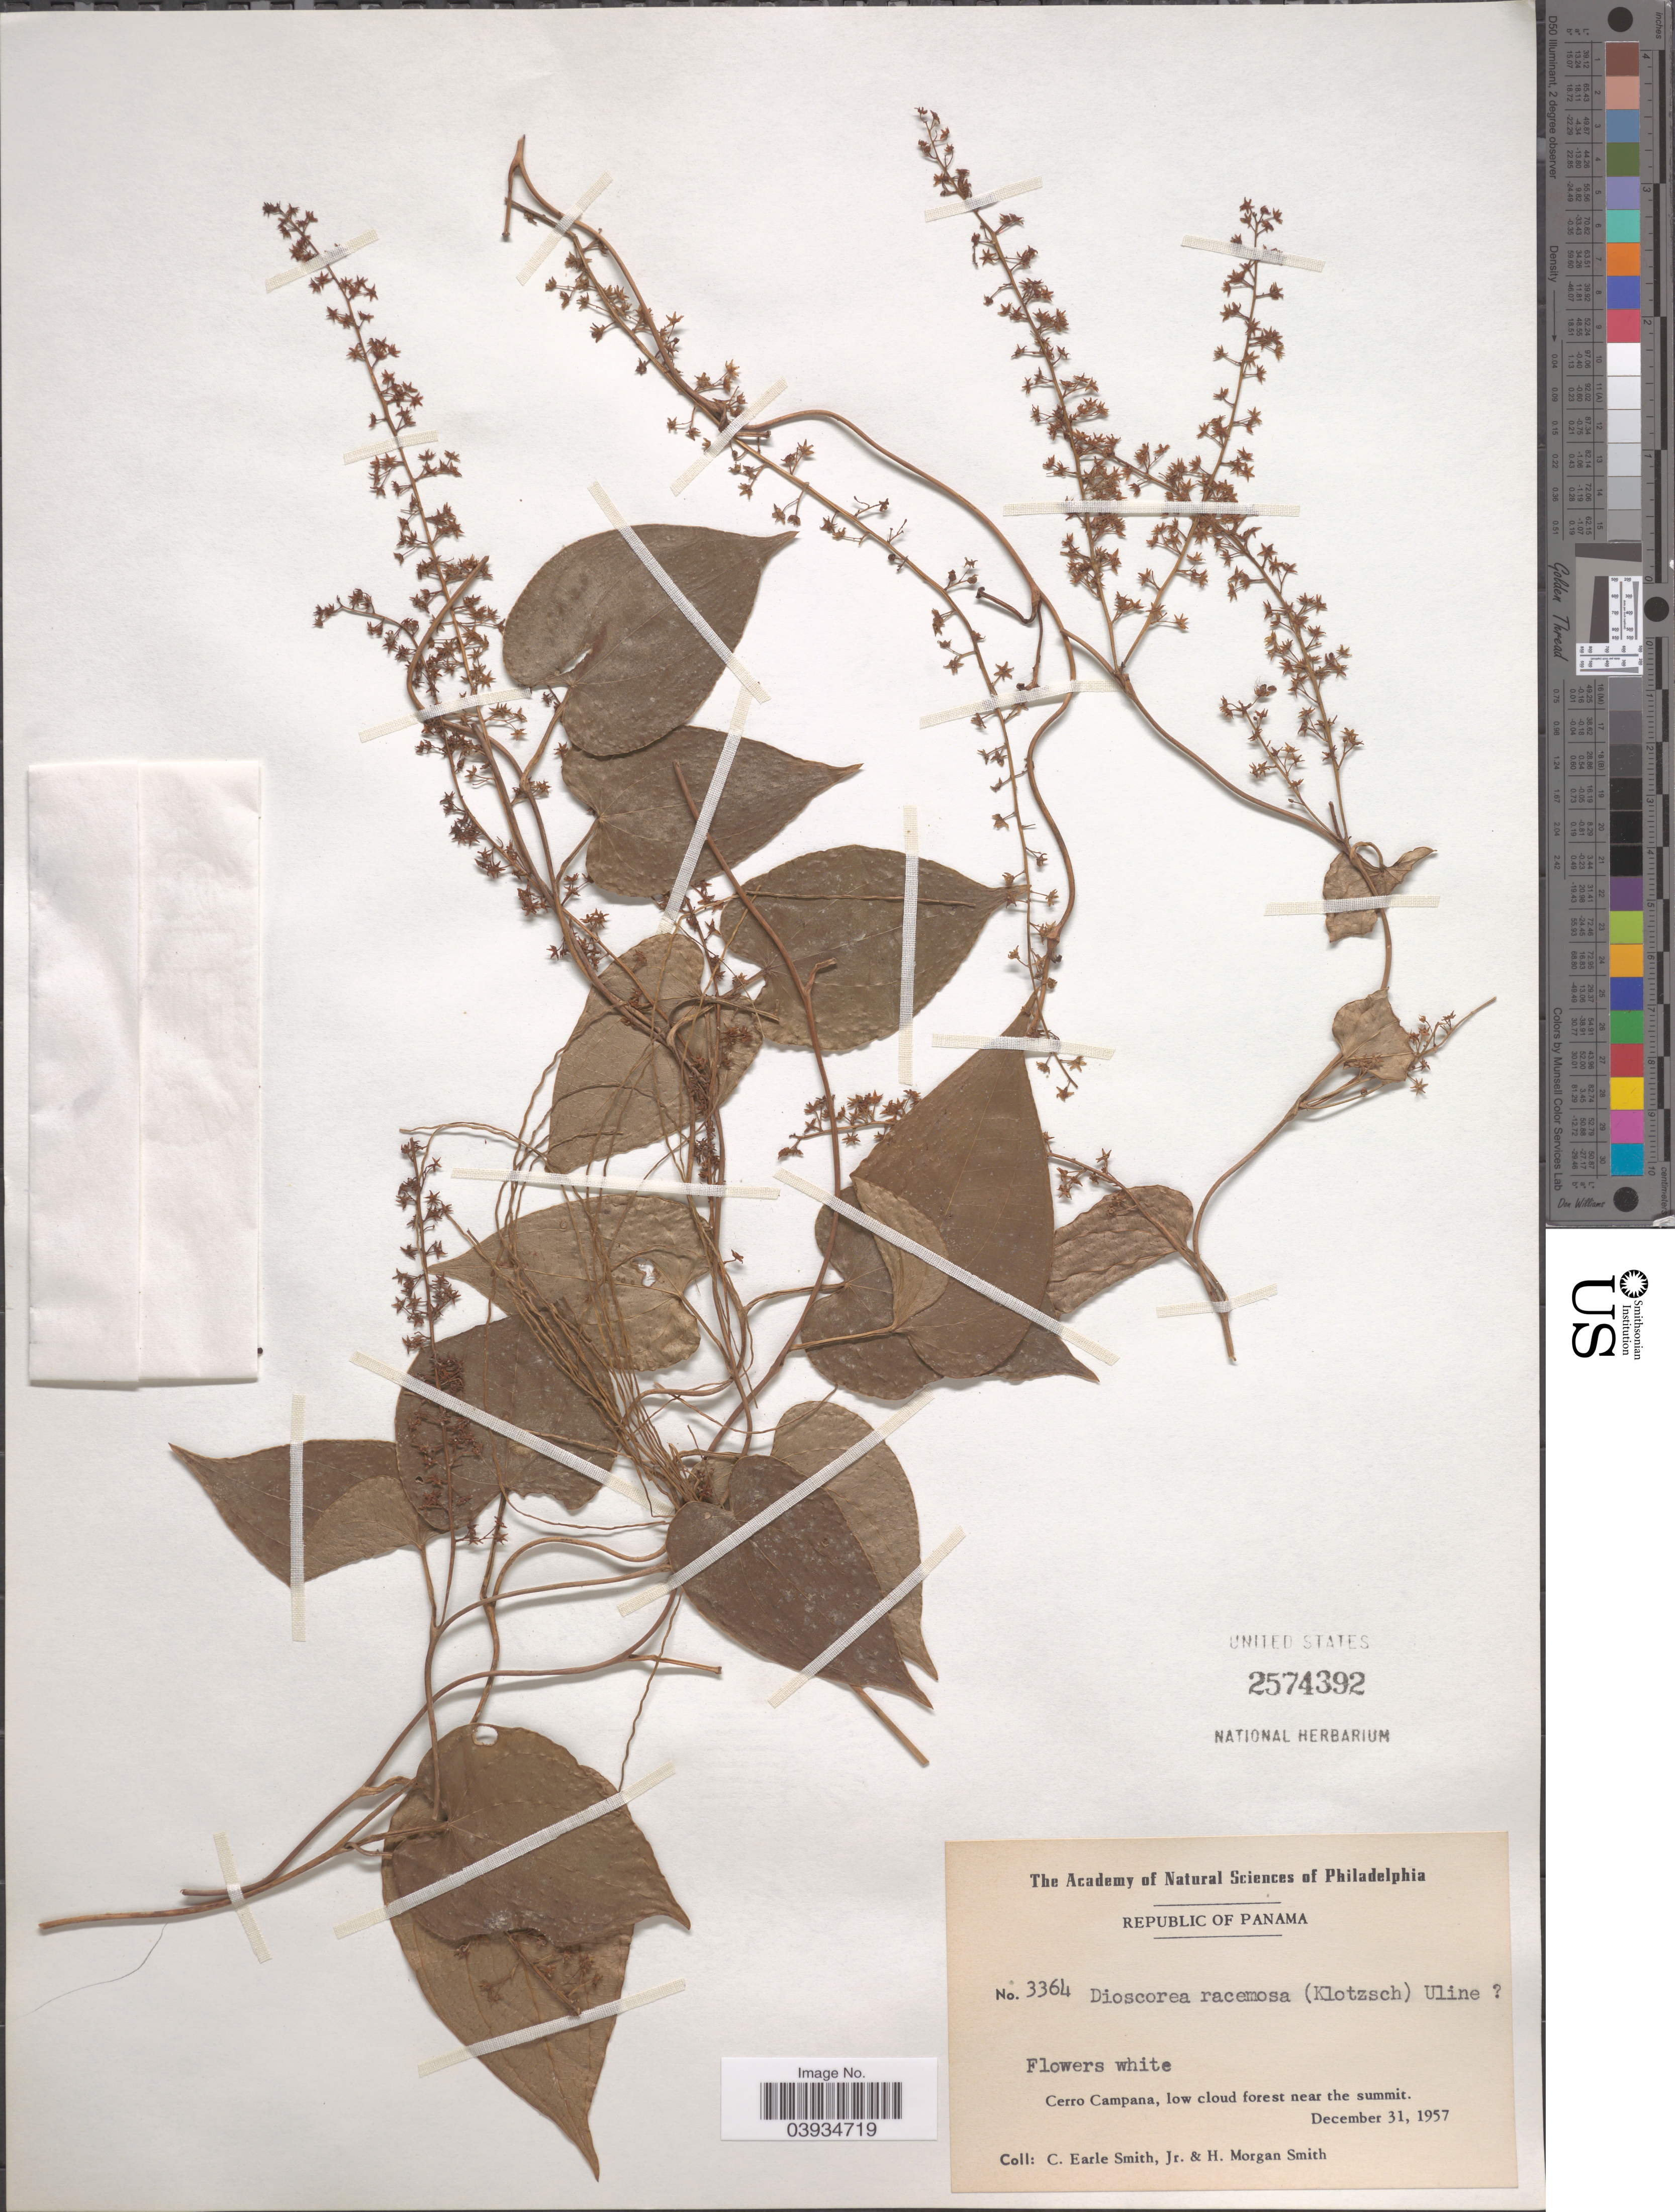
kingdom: Plantae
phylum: Tracheophyta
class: Liliopsida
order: Dioscoreales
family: Dioscoreaceae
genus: Dioscorea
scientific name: Dioscorea racemosa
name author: Rusby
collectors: C. E. Smith Jr. & H. M. Smith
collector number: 3364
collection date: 1957-12-31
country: Panama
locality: Cerro Campana, near the summit.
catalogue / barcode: US 2574392